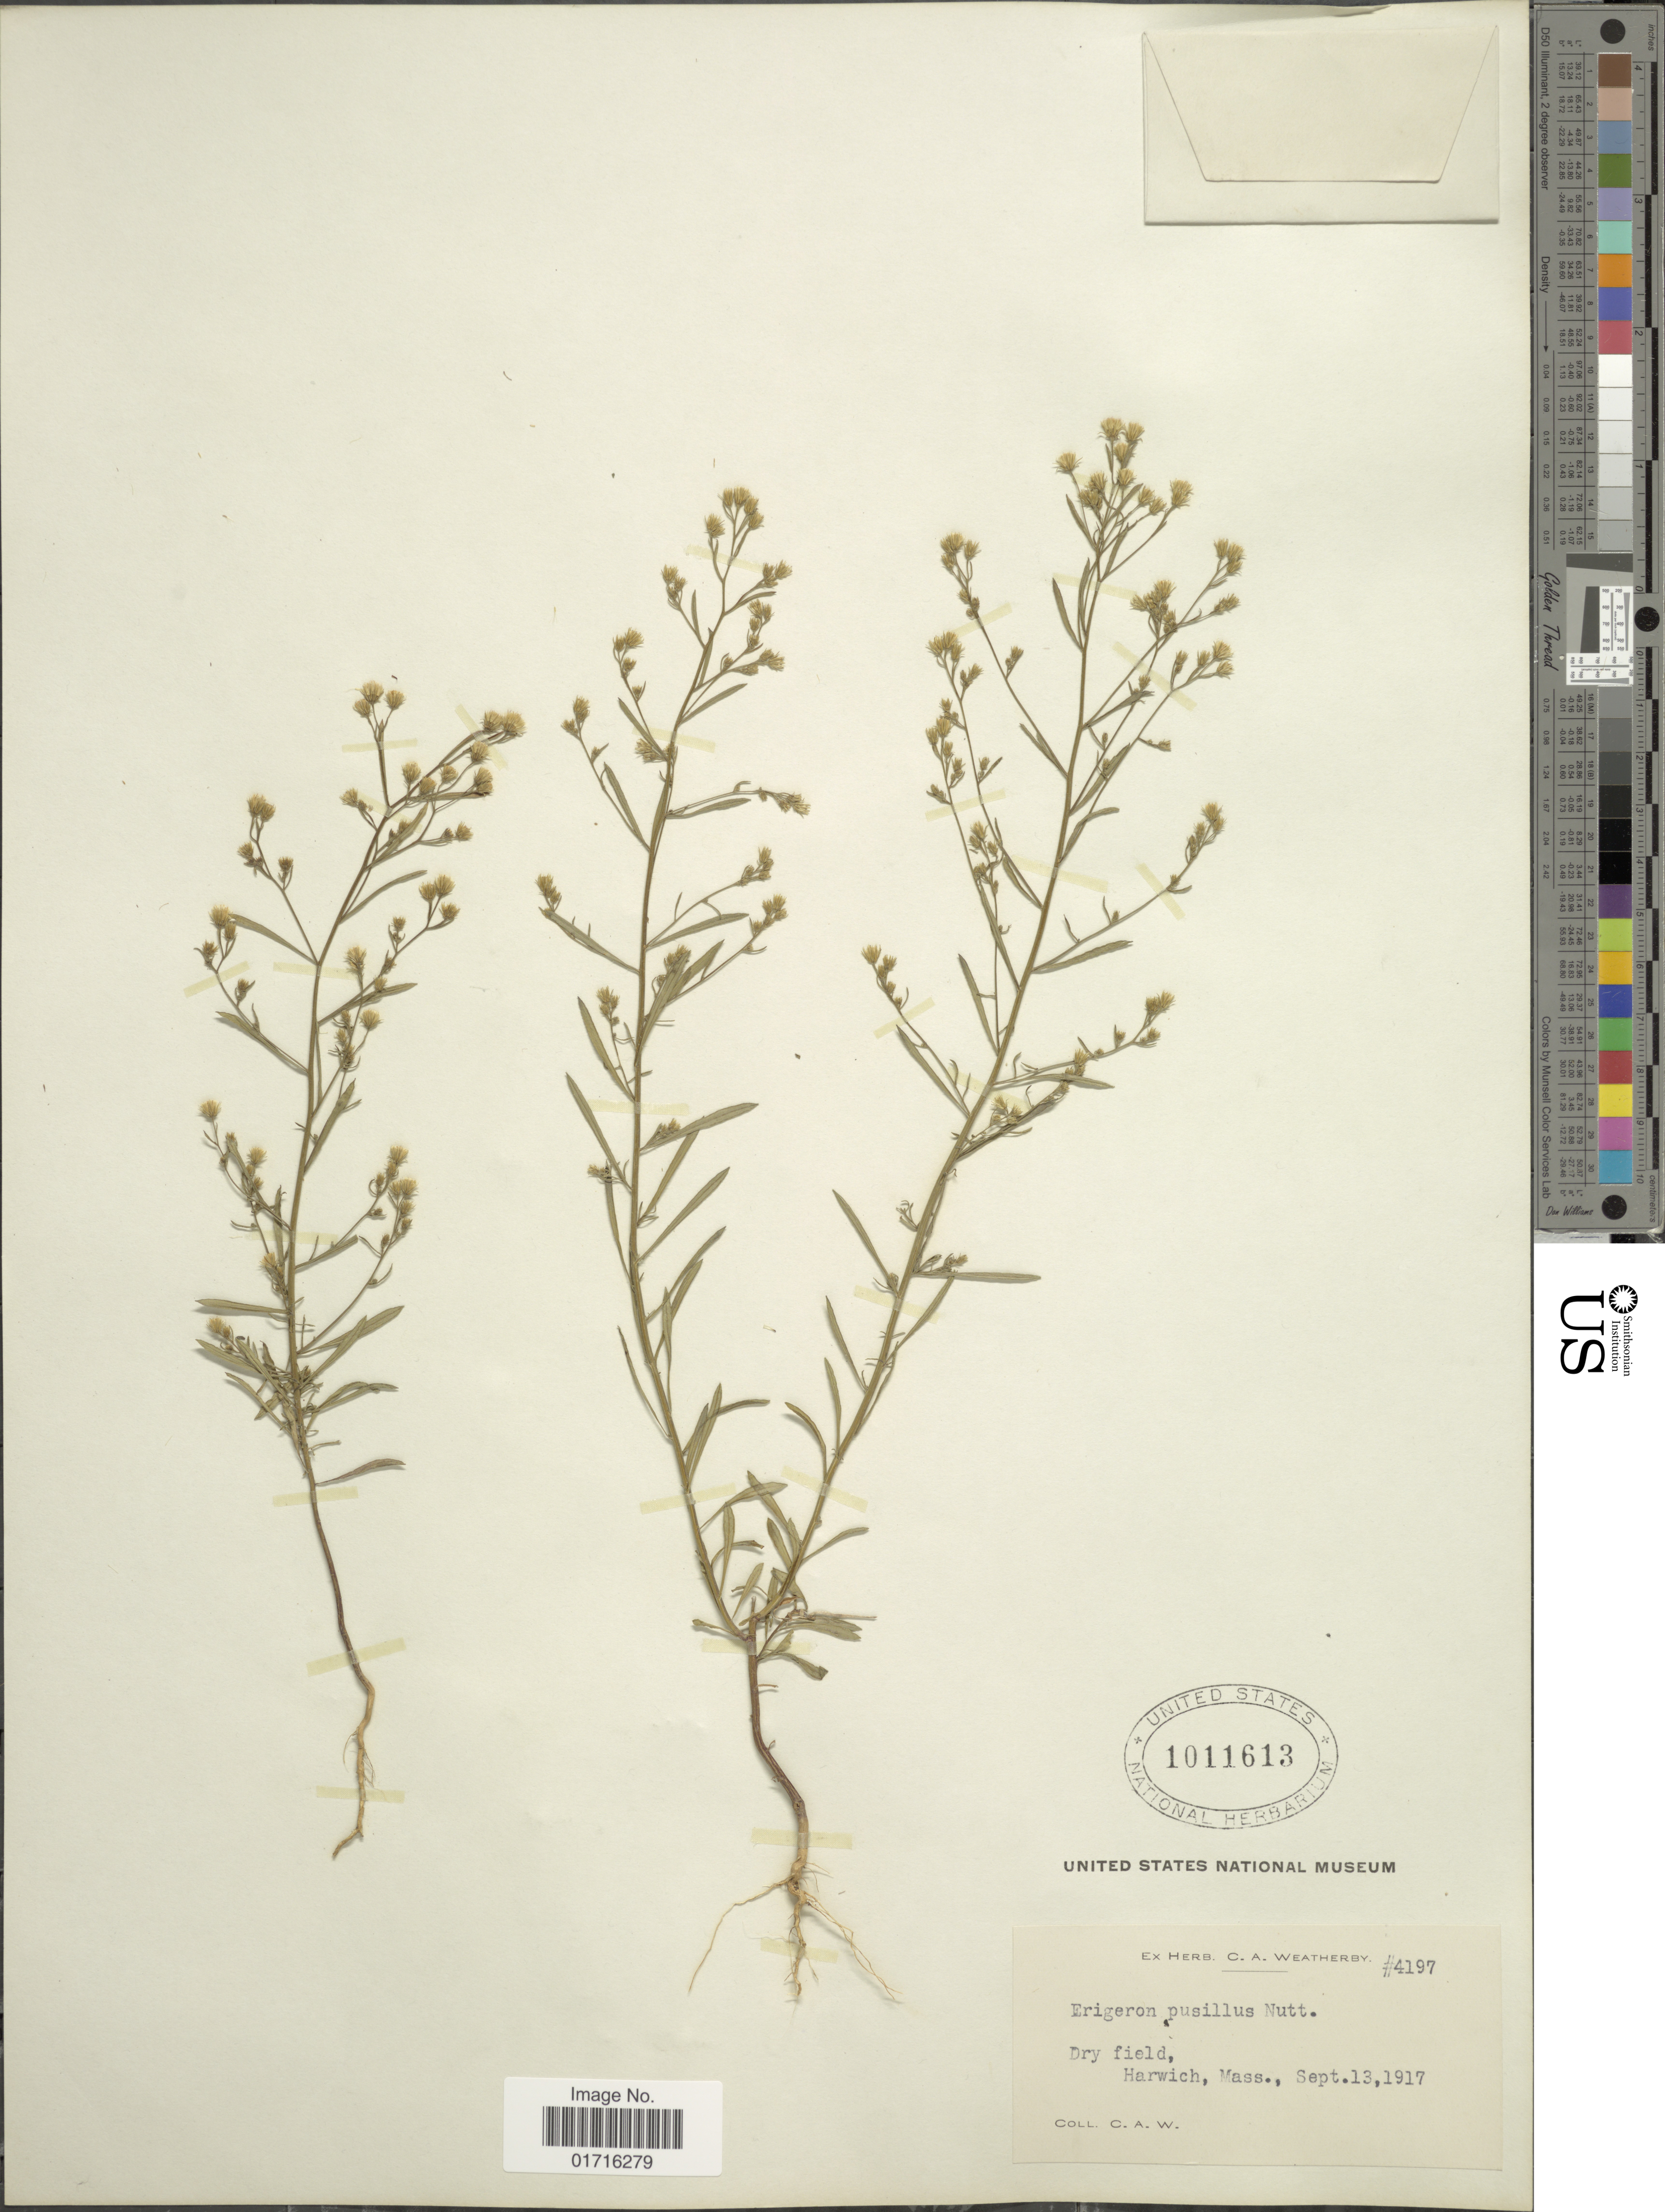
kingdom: Plantae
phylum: Tracheophyta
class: Magnoliopsida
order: Asterales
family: Asteraceae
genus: Conyza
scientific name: Conyza pusilla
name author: Houtt.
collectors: C. A. Weatherby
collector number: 4197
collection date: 1917-09-13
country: United States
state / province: Massachusetts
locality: Harwich, Mass.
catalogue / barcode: US 1011613